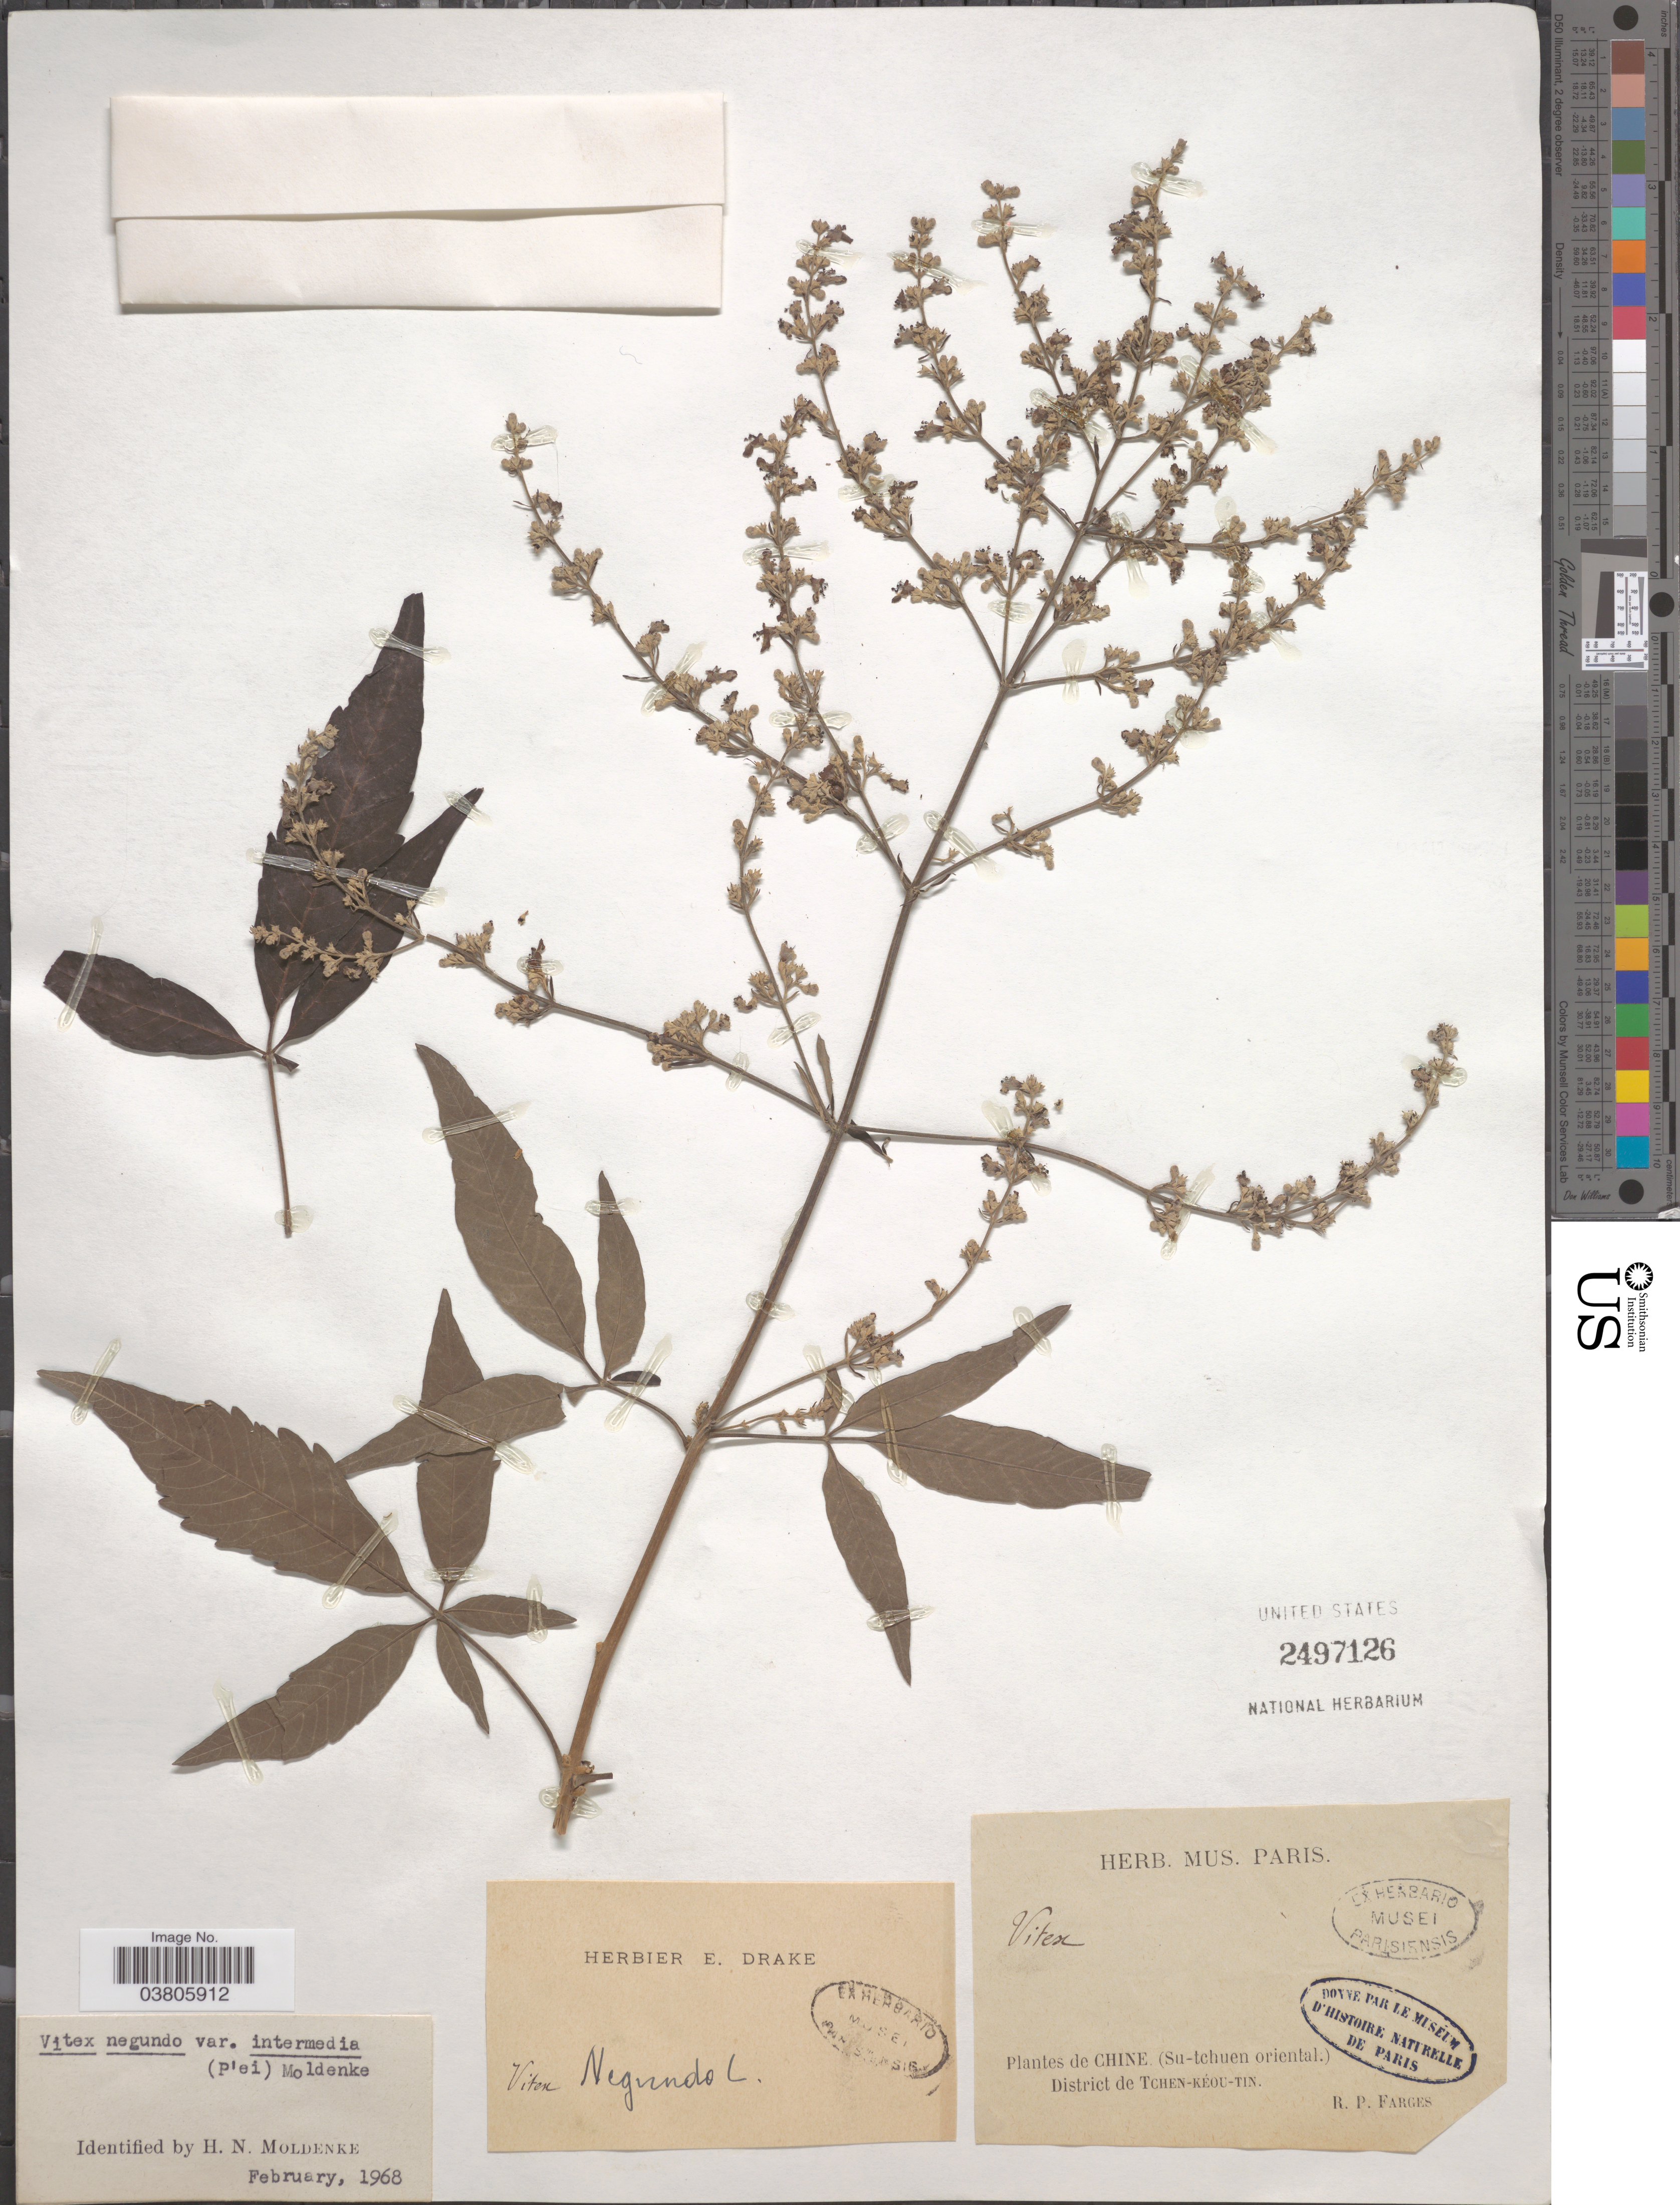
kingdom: Plantae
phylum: Tracheophyta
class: Magnoliopsida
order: Lamiales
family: Lamiaceae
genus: Vitex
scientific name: Vitex negundo var. intermedia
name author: (C. Pei) Moldenke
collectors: R. Farges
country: China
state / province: Sichuan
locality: Su-tchuen oriental. District de Tchen-Kéou-Tin.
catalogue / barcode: US 2497126